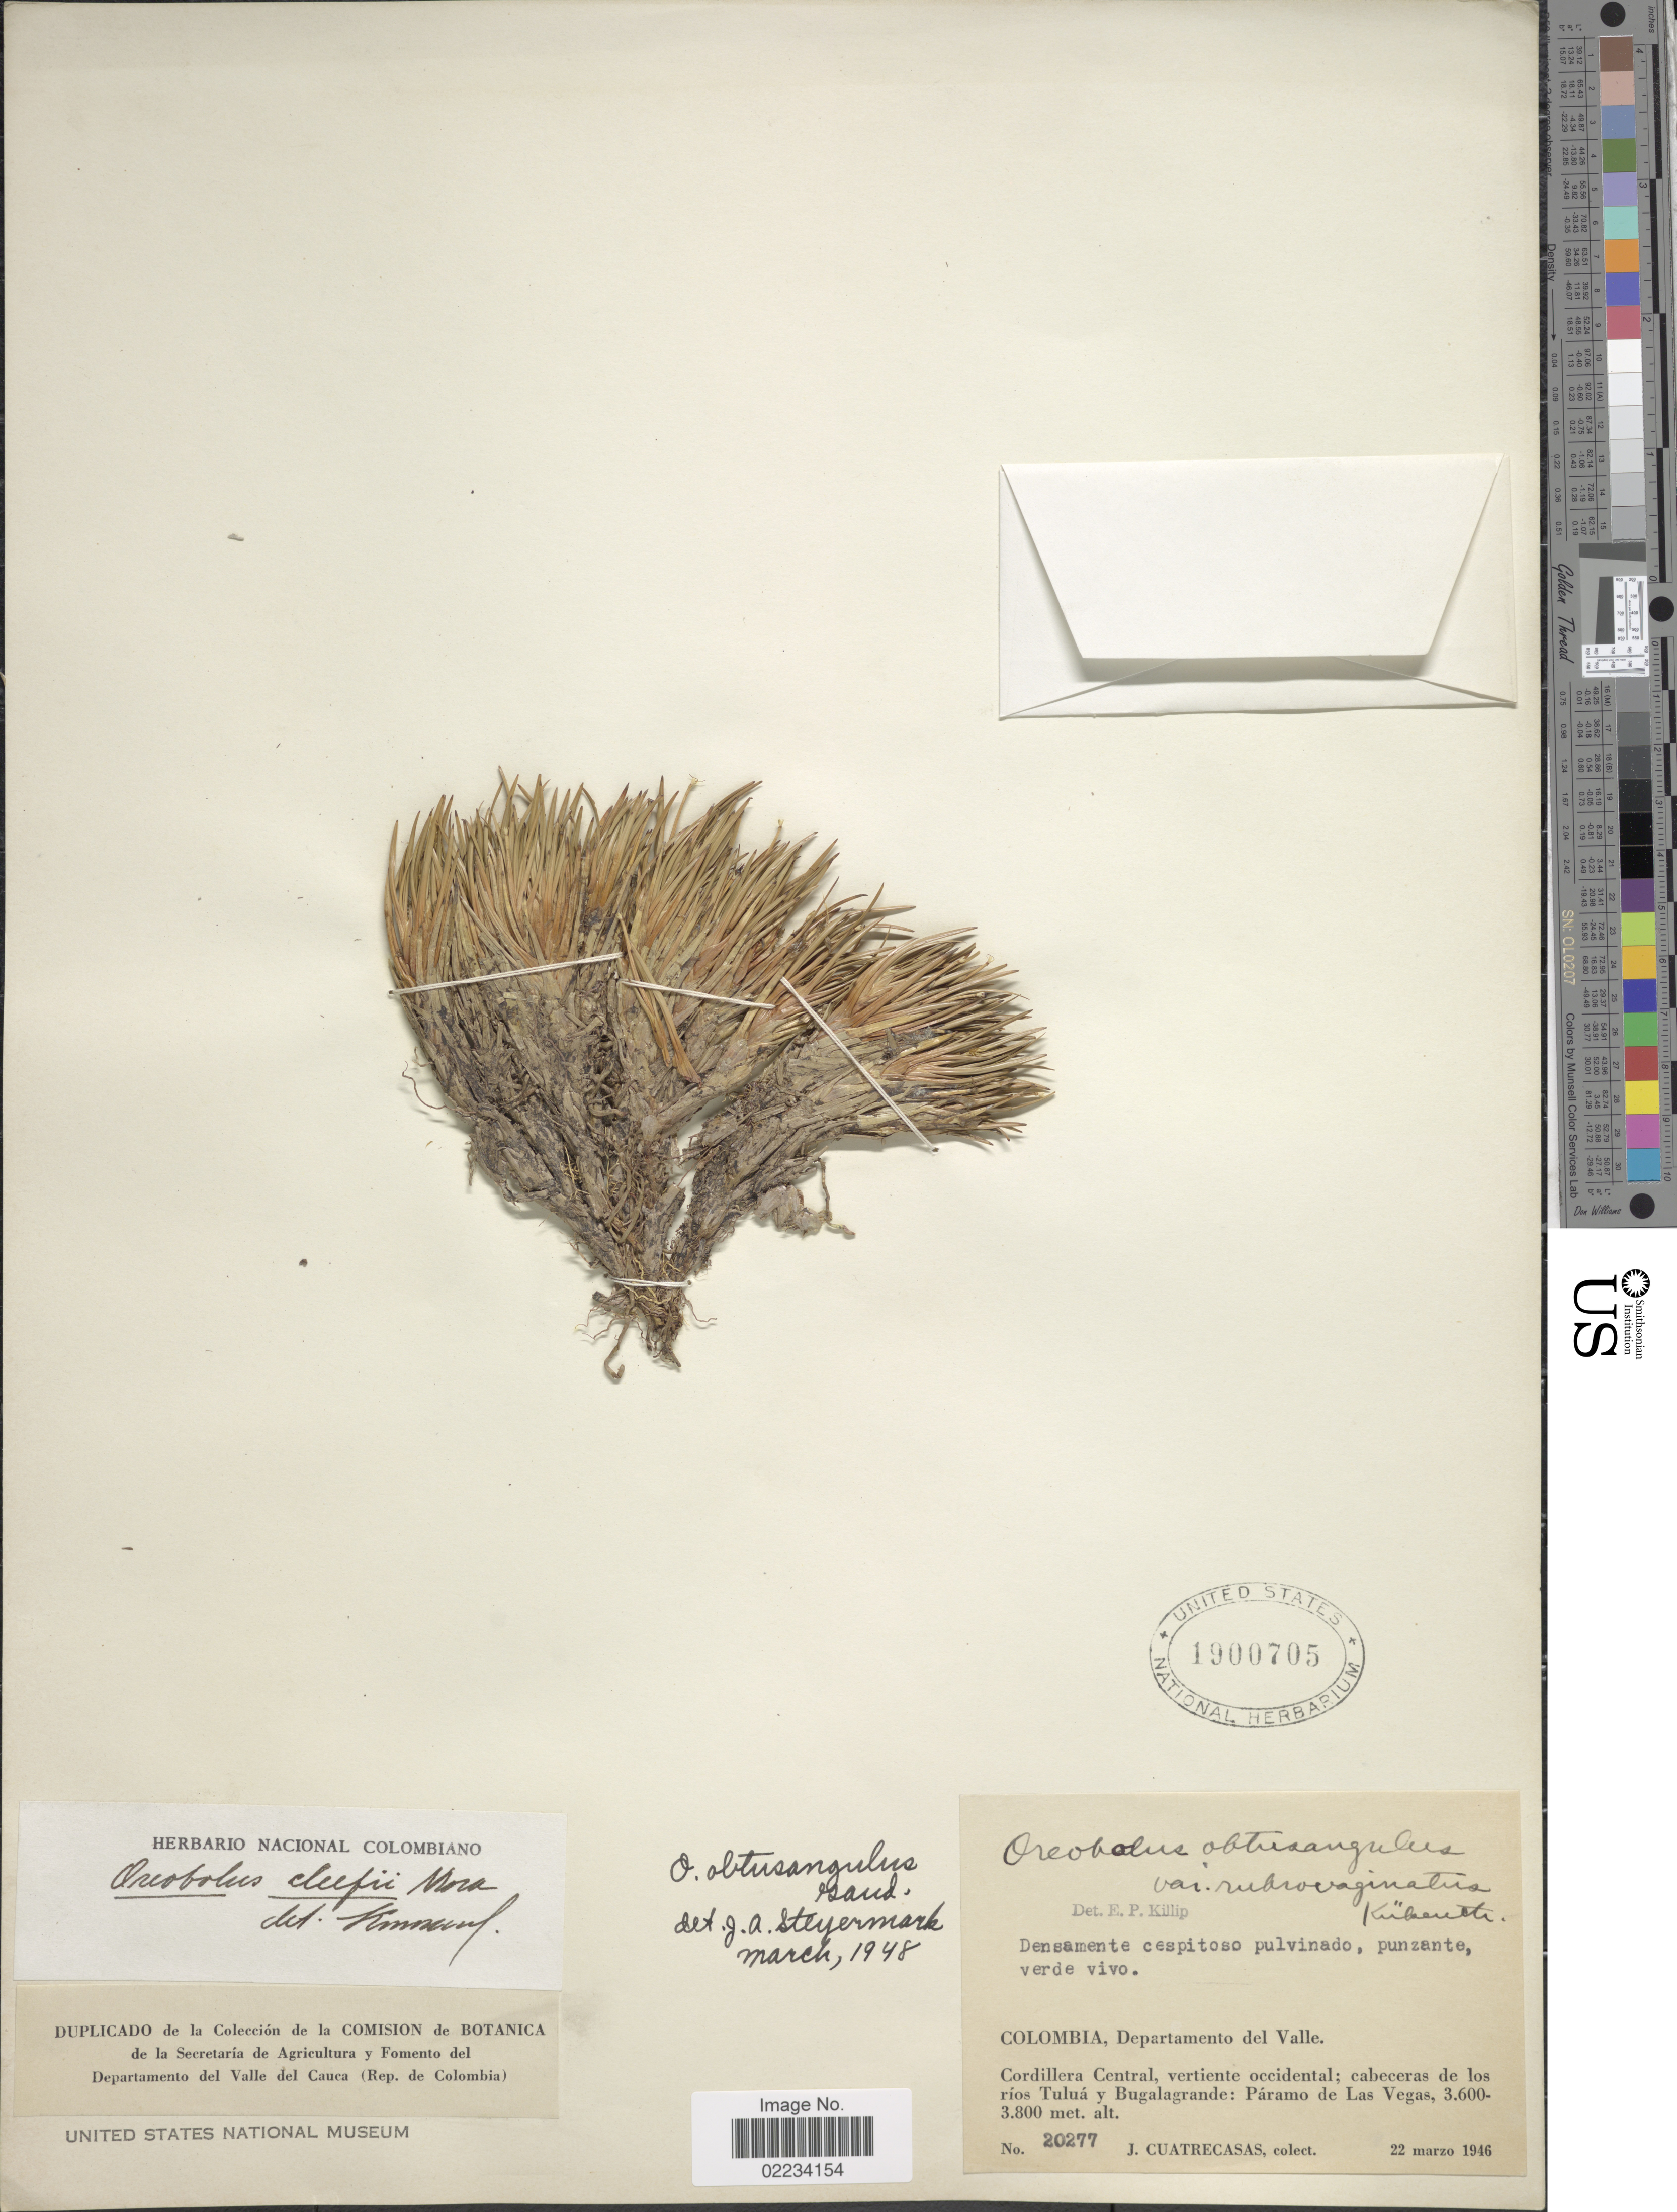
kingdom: Plantae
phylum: Tracheophyta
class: Liliopsida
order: Poales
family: Cyperaceae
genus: Oreobolus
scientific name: Oreobolus cleefii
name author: L.E. Mora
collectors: J. Cuatrecasas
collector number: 20277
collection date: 1946-03-22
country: Colombia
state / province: Valle del Cauca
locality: Departamento del Valle. Cordillera Central, vertiente occidental; cabeceras de los ríos Tuluá y Bugalagrande: Páramo de Las Vegas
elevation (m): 3600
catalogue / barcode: US 1900705